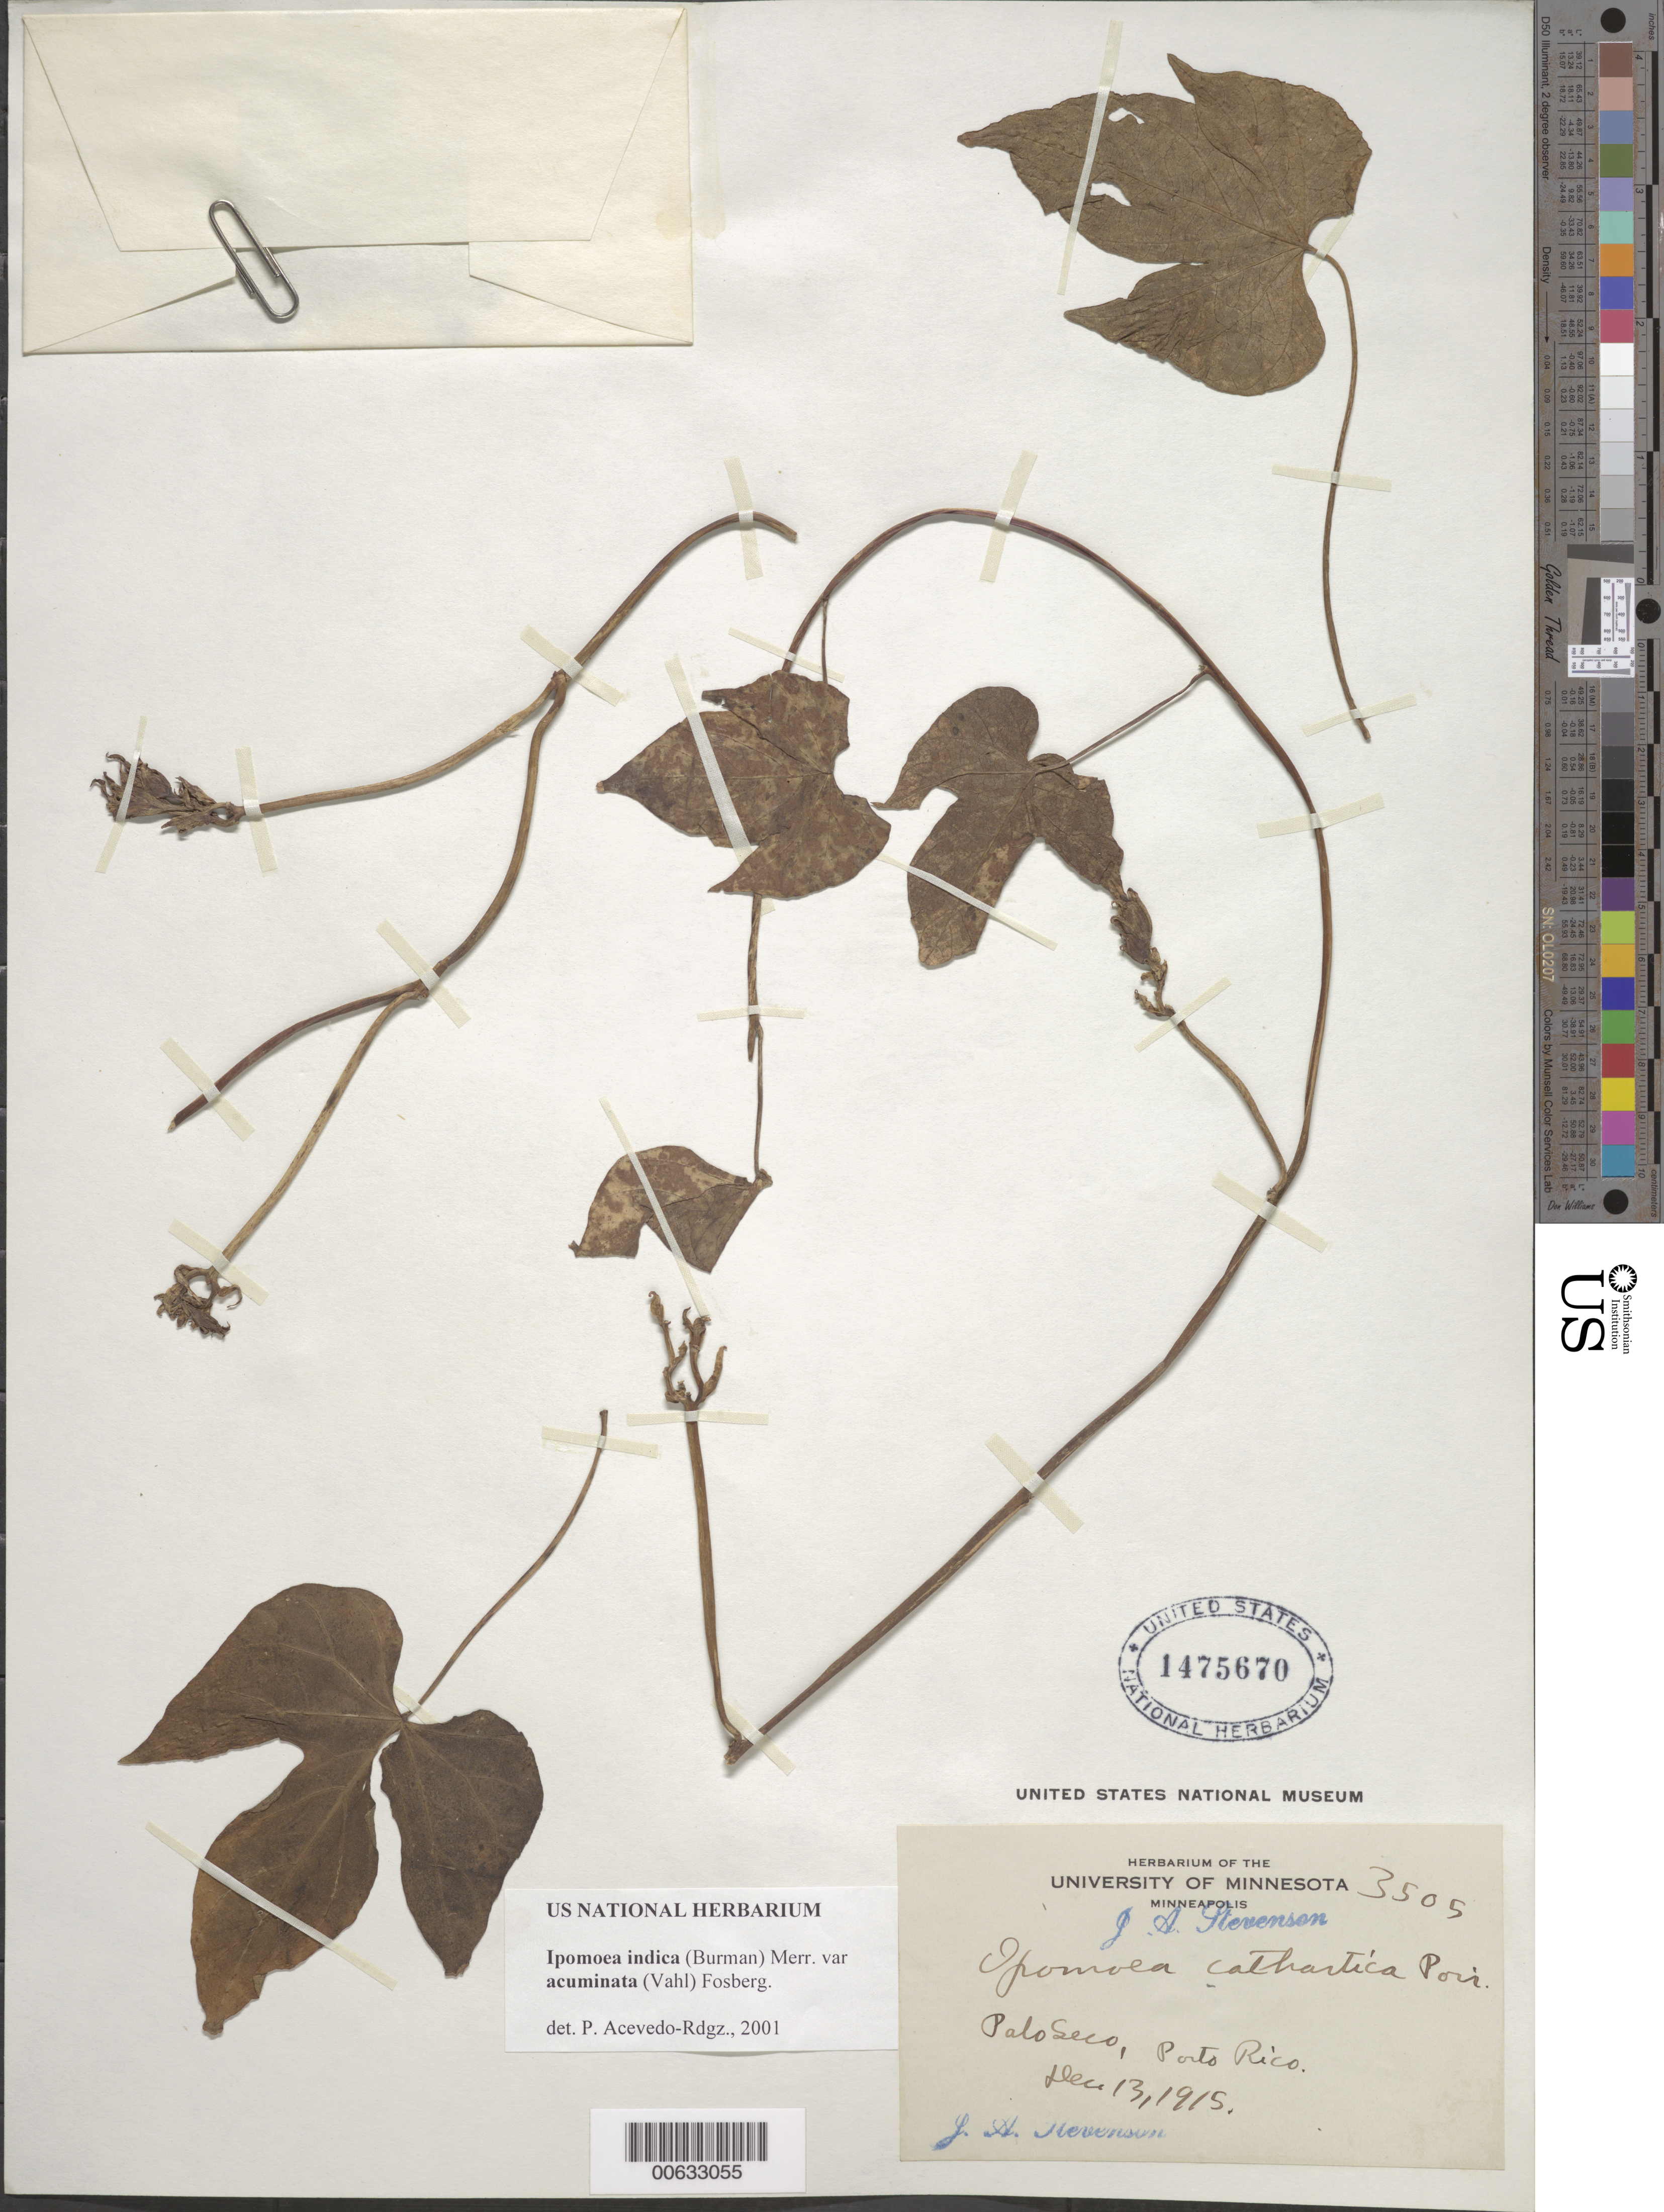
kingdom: Plantae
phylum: Tracheophyta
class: Magnoliopsida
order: Solanales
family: Convolvulaceae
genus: Ipomoea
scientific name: Ipomoea indica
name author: (Burm.) Merr.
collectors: J. Stevenson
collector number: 3505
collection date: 1915-12-13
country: Puerto Rico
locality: Palo Seco, Porto Rico.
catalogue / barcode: US 1475670